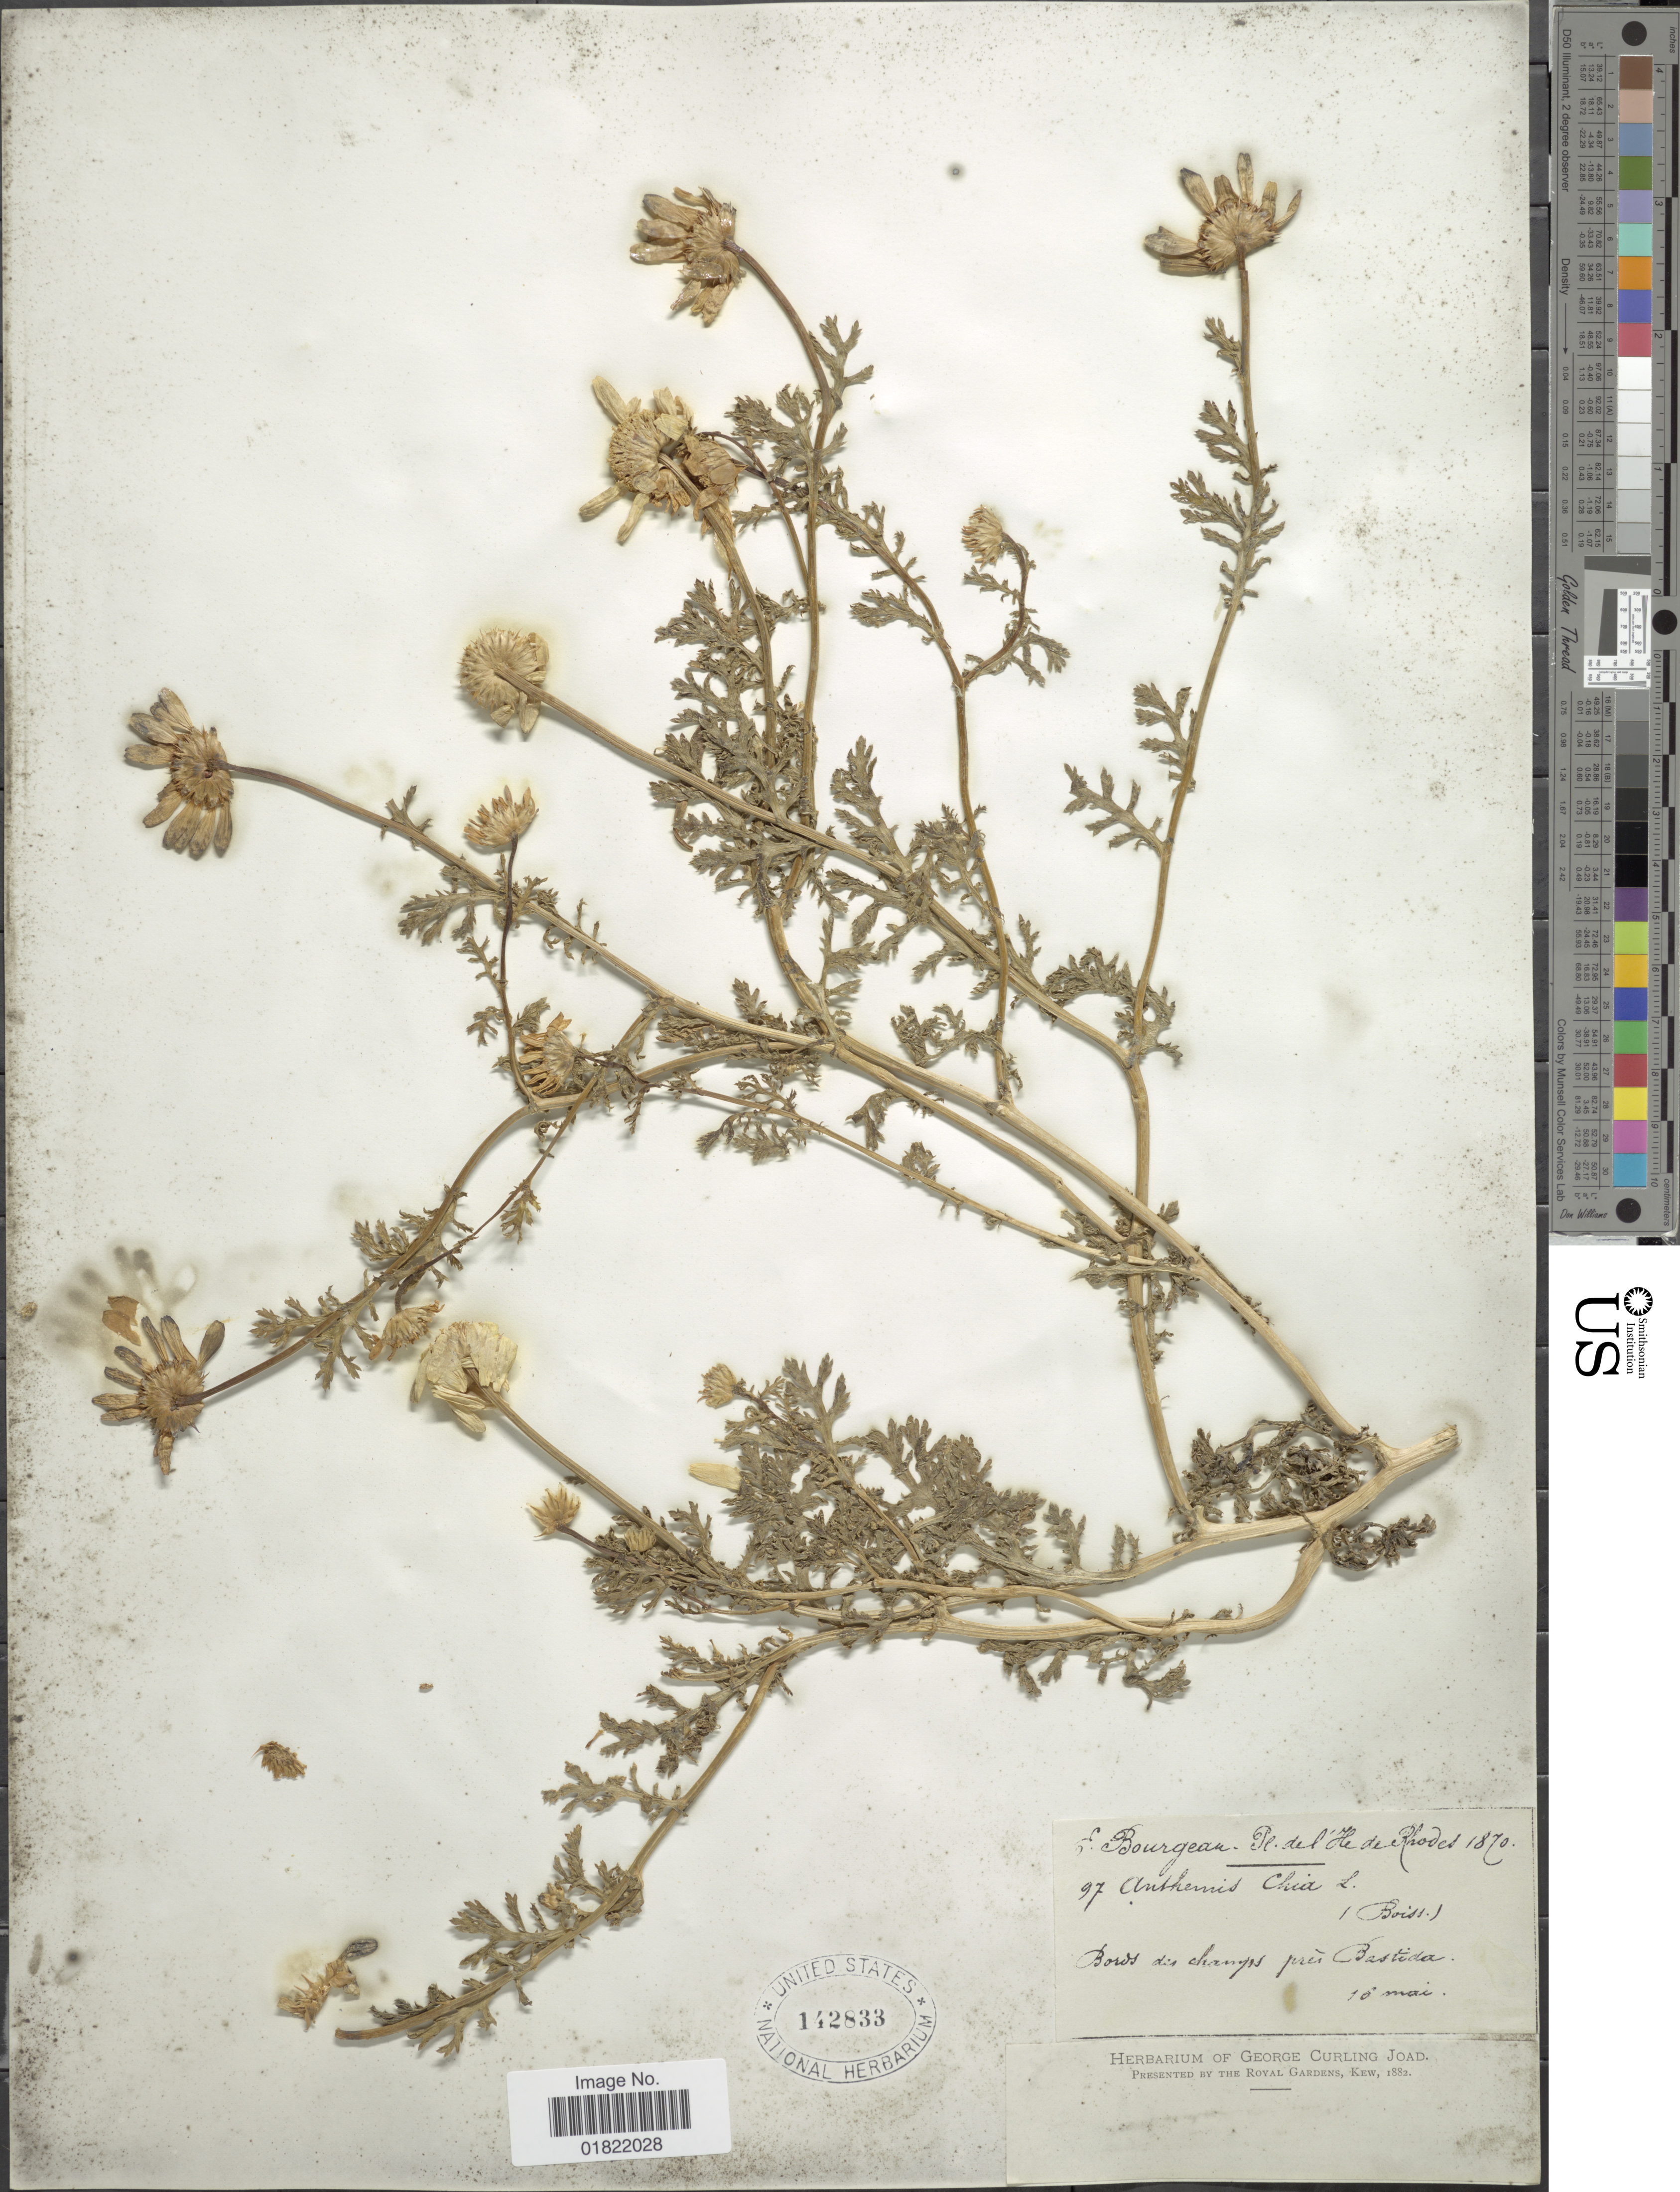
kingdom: Plantae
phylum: Tracheophyta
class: Magnoliopsida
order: Asterales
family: Asteraceae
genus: Anthemis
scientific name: Anthemis chia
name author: L.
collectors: E. Bourgeau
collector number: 97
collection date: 1870-05-16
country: Greece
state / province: South Aegean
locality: Hede Rhodes, Boros des champs pres Bastida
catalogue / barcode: US 142833